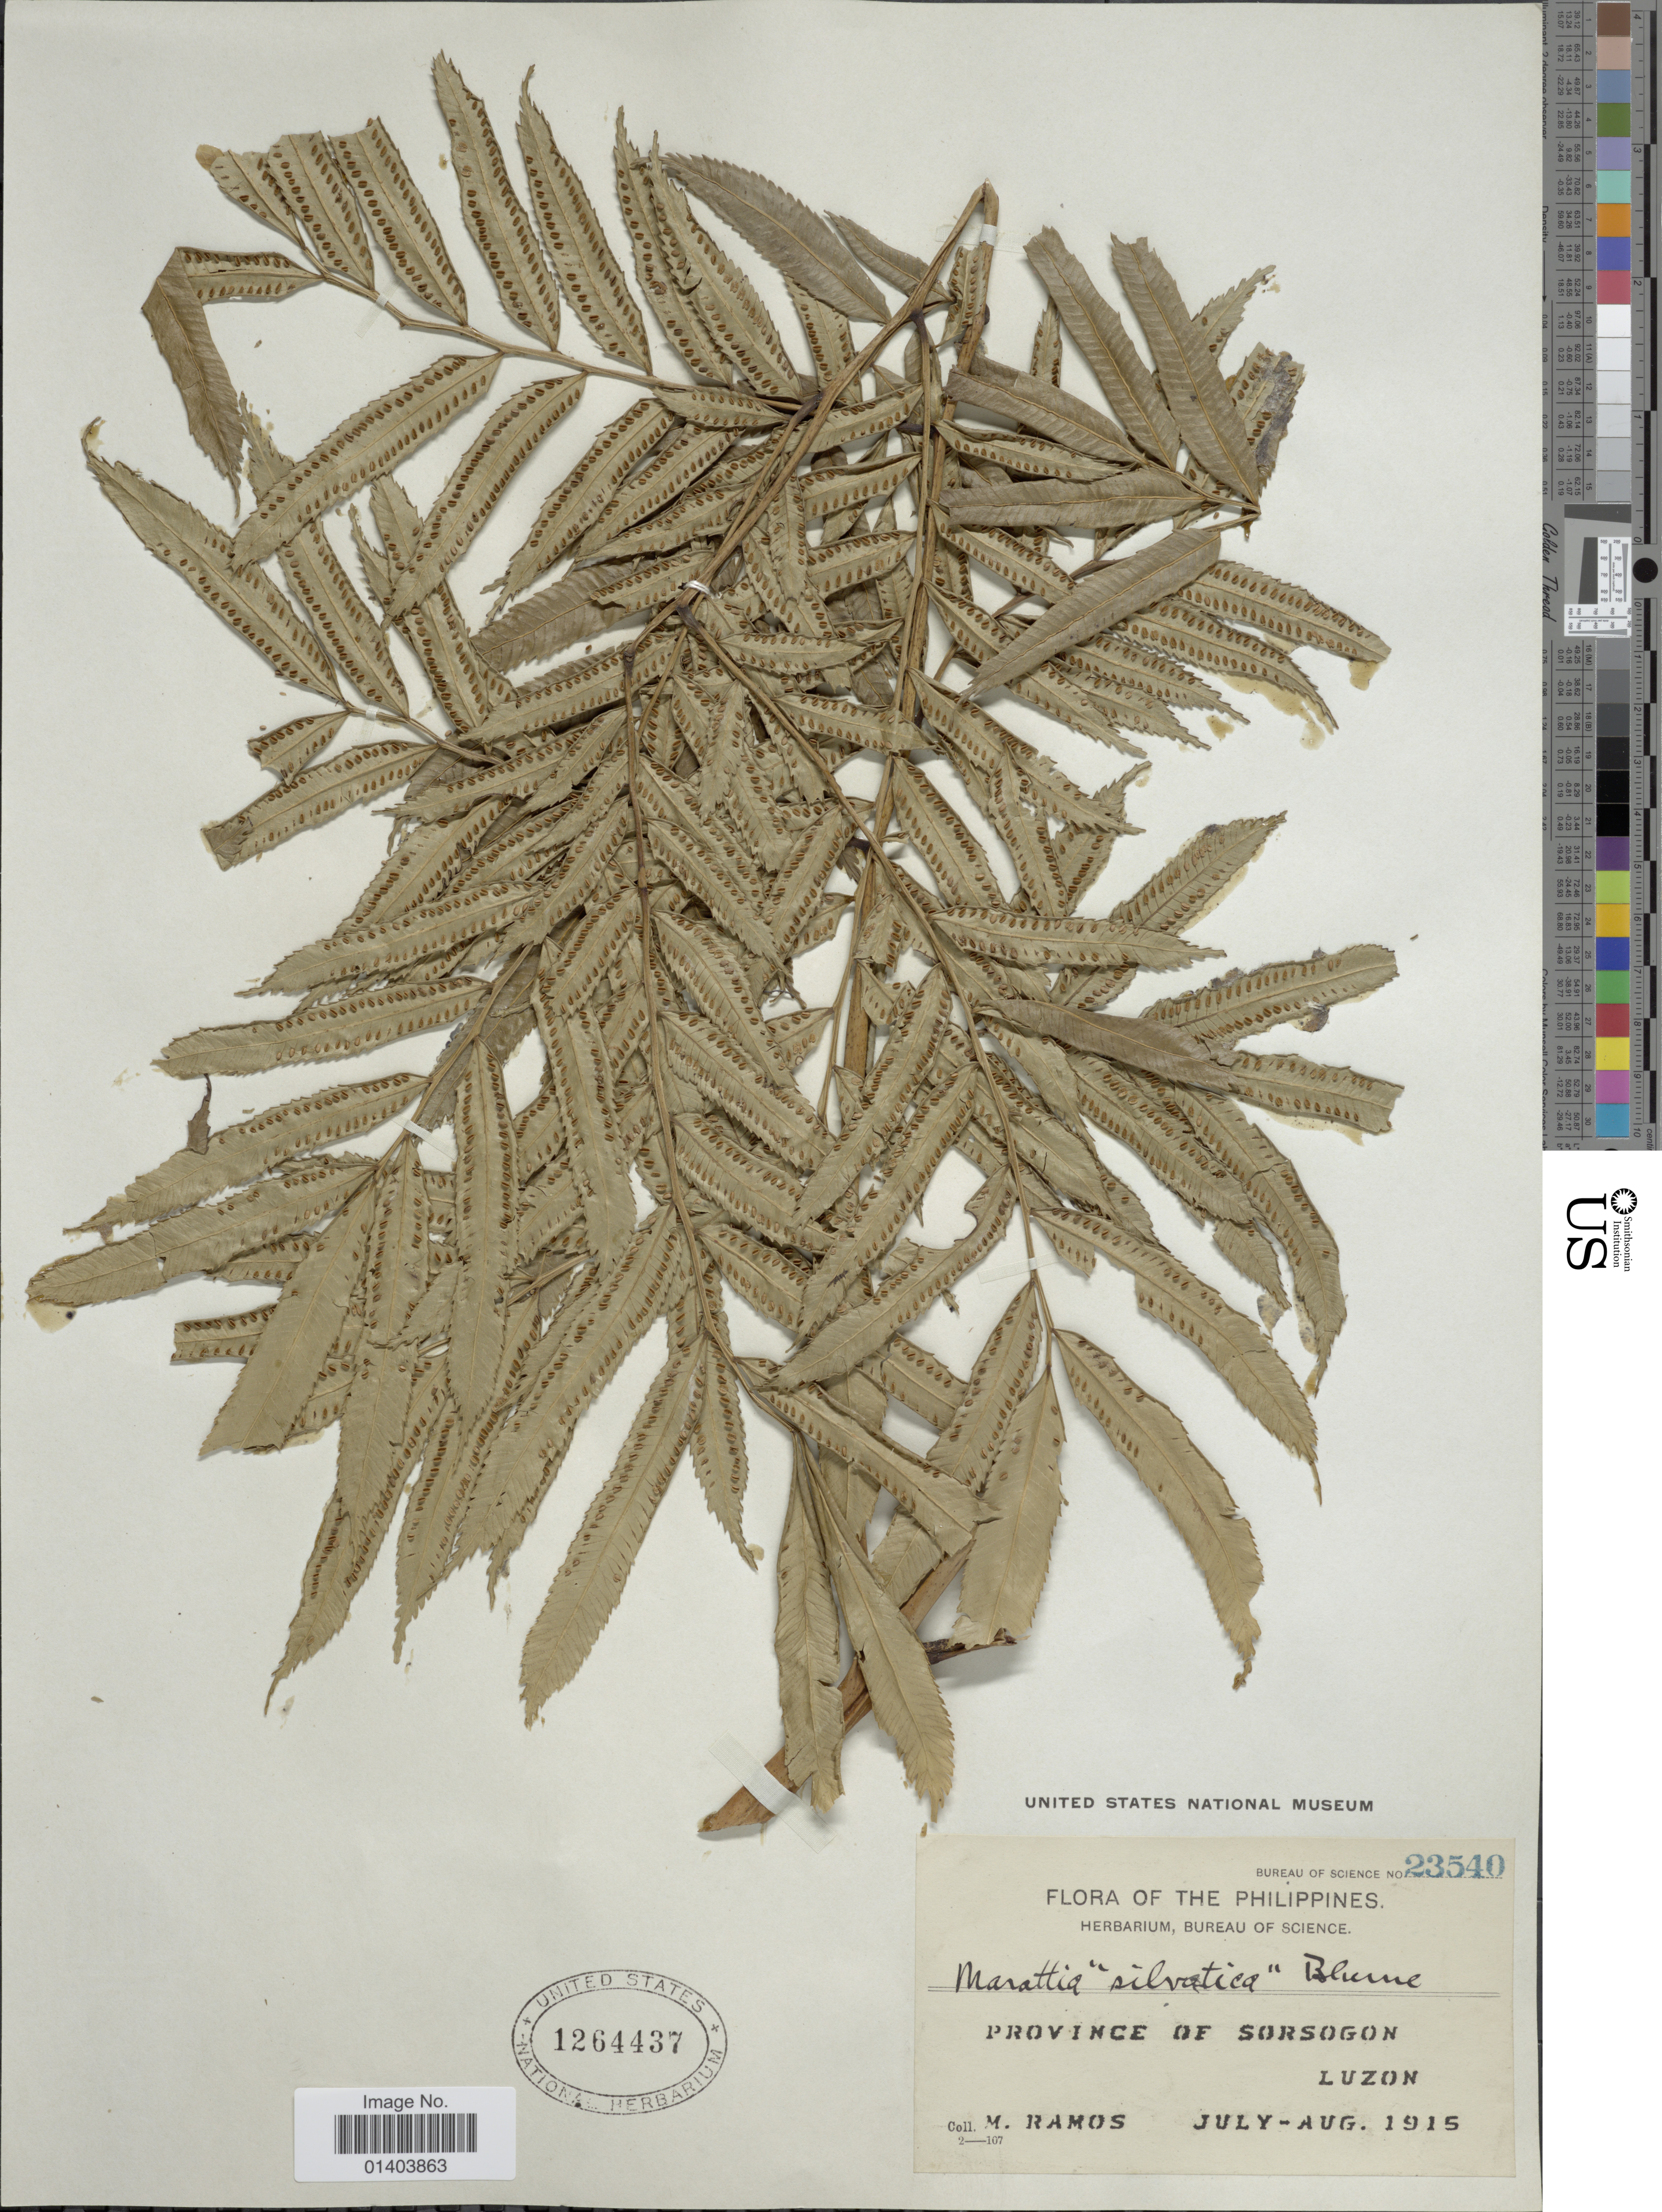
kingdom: Plantae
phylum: Tracheophyta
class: Polypodiopsida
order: Marattiales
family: Marattiaceae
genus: Ptisana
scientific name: Ptisana sylvatica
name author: (Blume) Murdock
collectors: M. Ramos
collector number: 23540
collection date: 1915-07/1915-08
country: Philippines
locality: Province of Sorsogon Luzon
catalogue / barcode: US 1264437